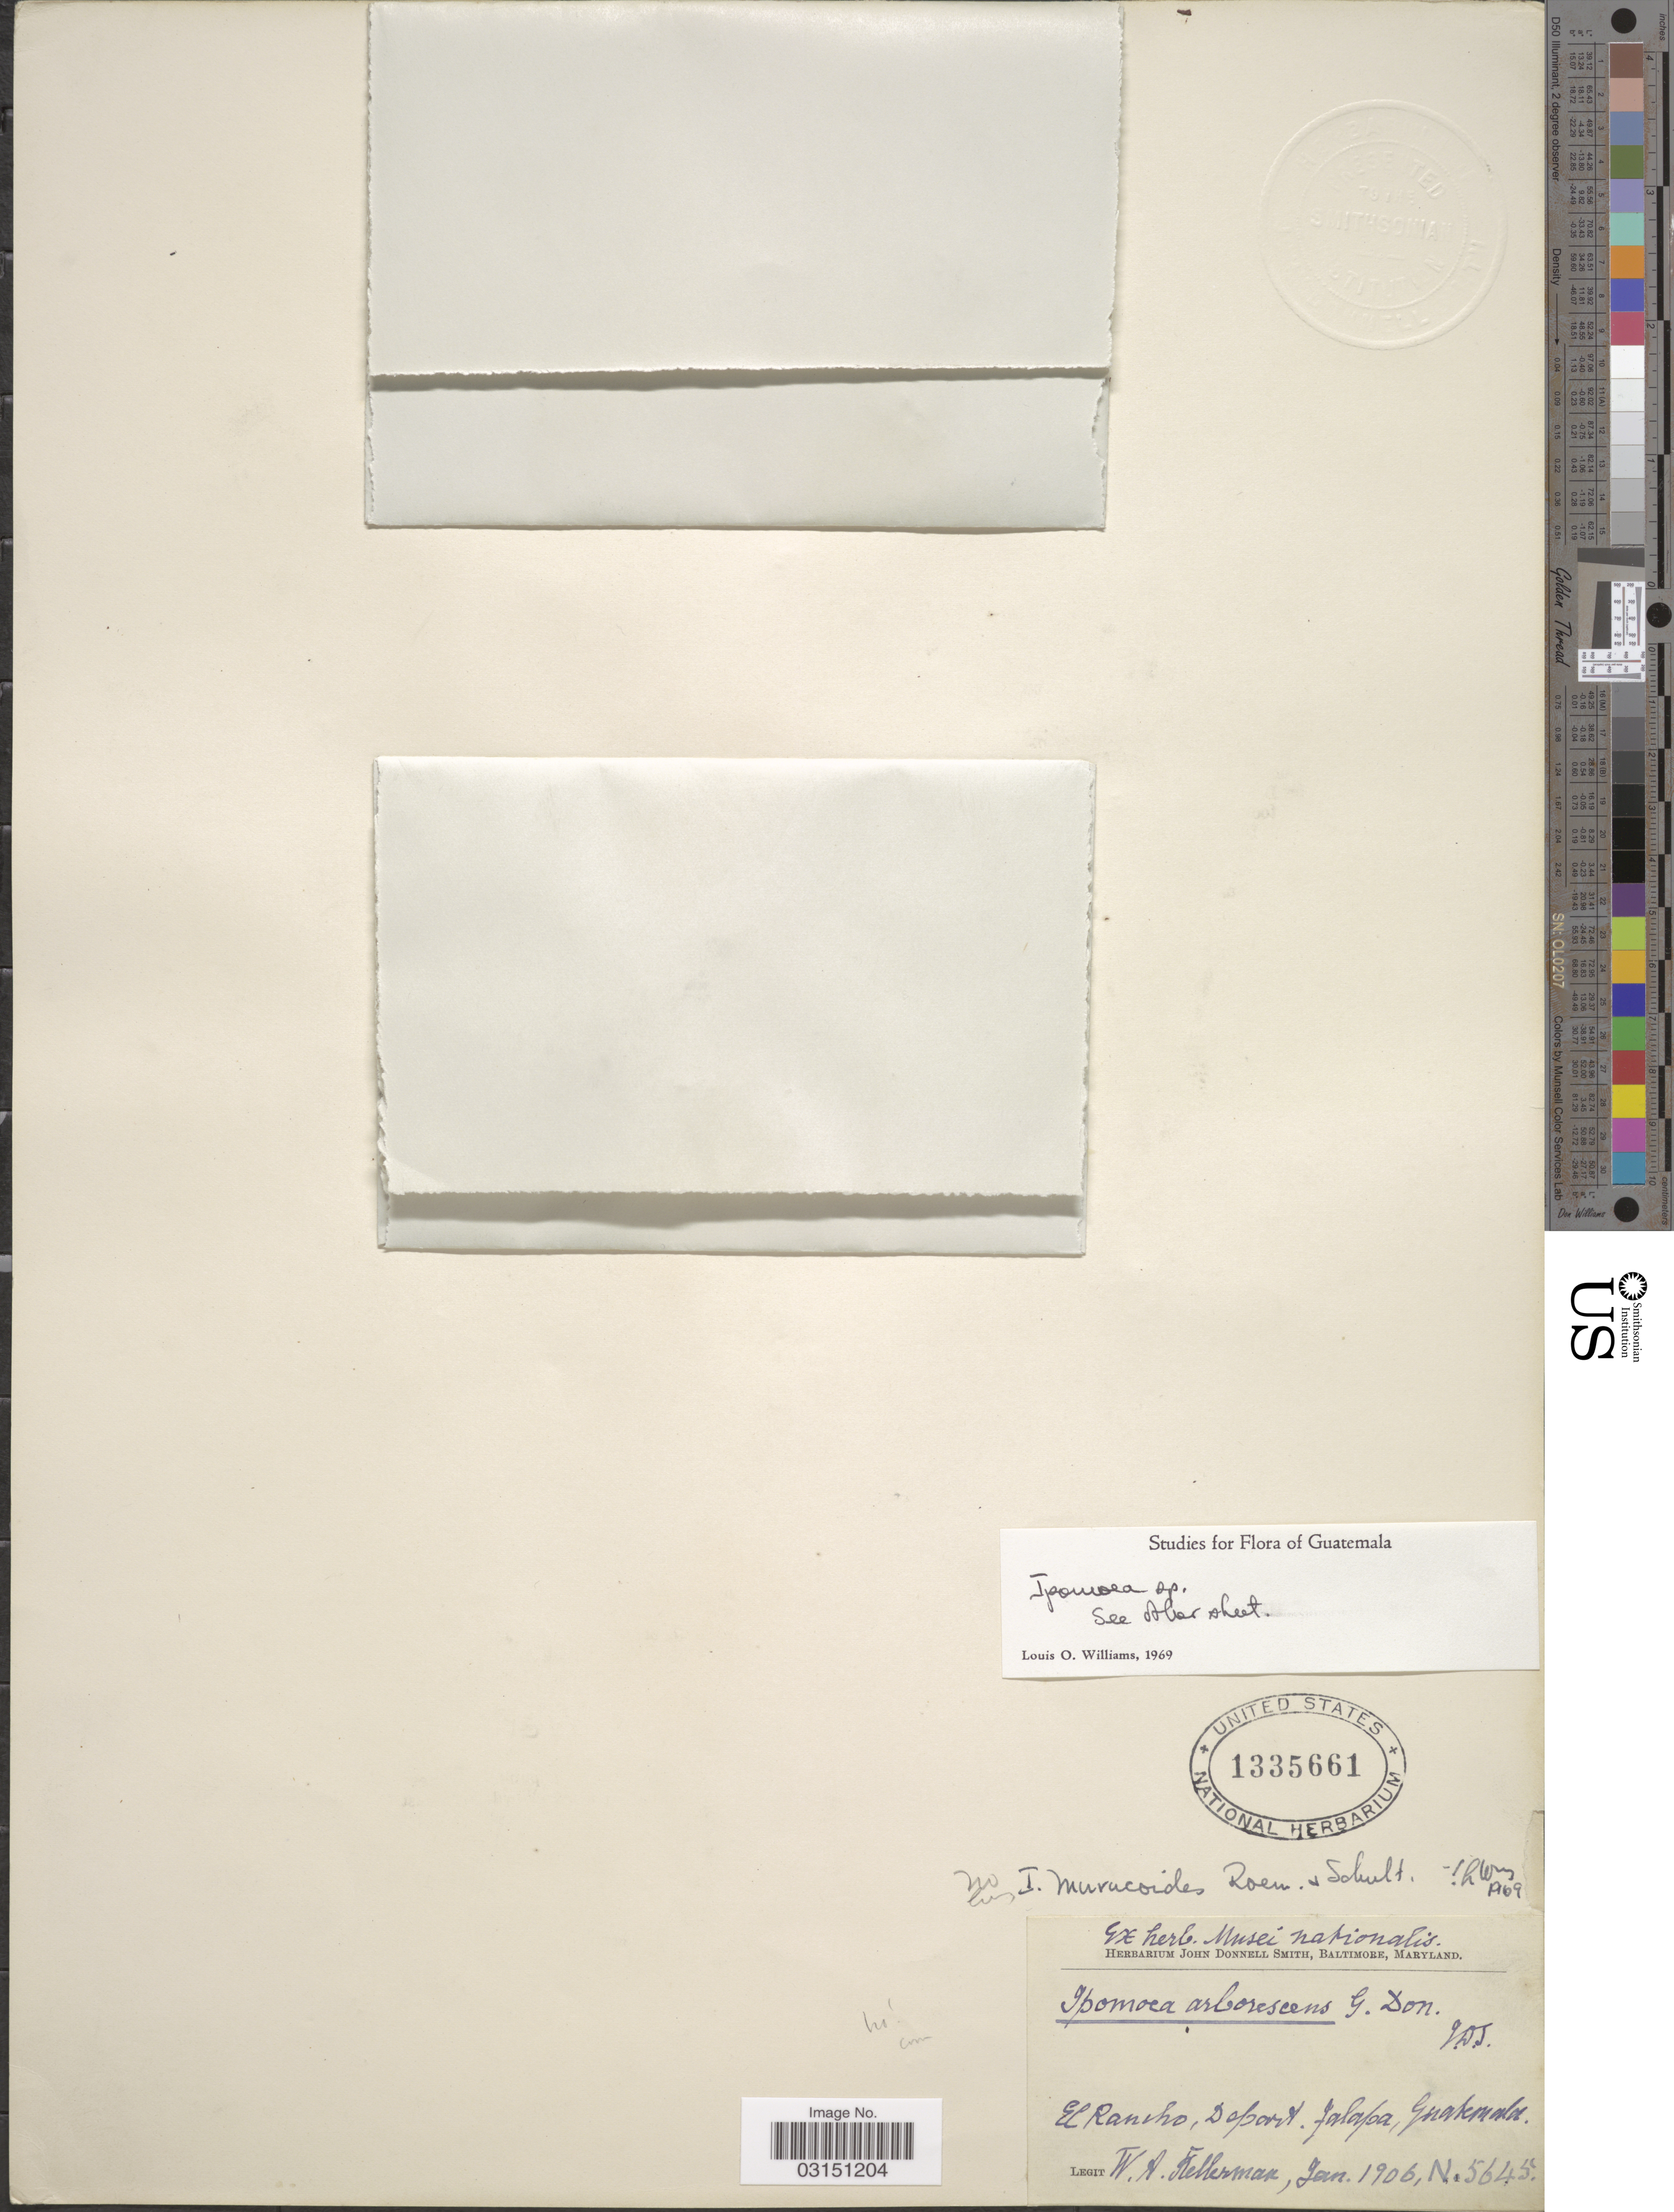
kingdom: Plantae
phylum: Tracheophyta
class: Magnoliopsida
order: Solanales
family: Convolvulaceae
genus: Ipomoea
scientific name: Ipomoea praecana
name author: House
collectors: W. Kellerman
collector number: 5645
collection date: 1906-01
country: Guatemala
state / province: Jalapa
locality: El Rancho, Depart. Jalapa.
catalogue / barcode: US 1335661